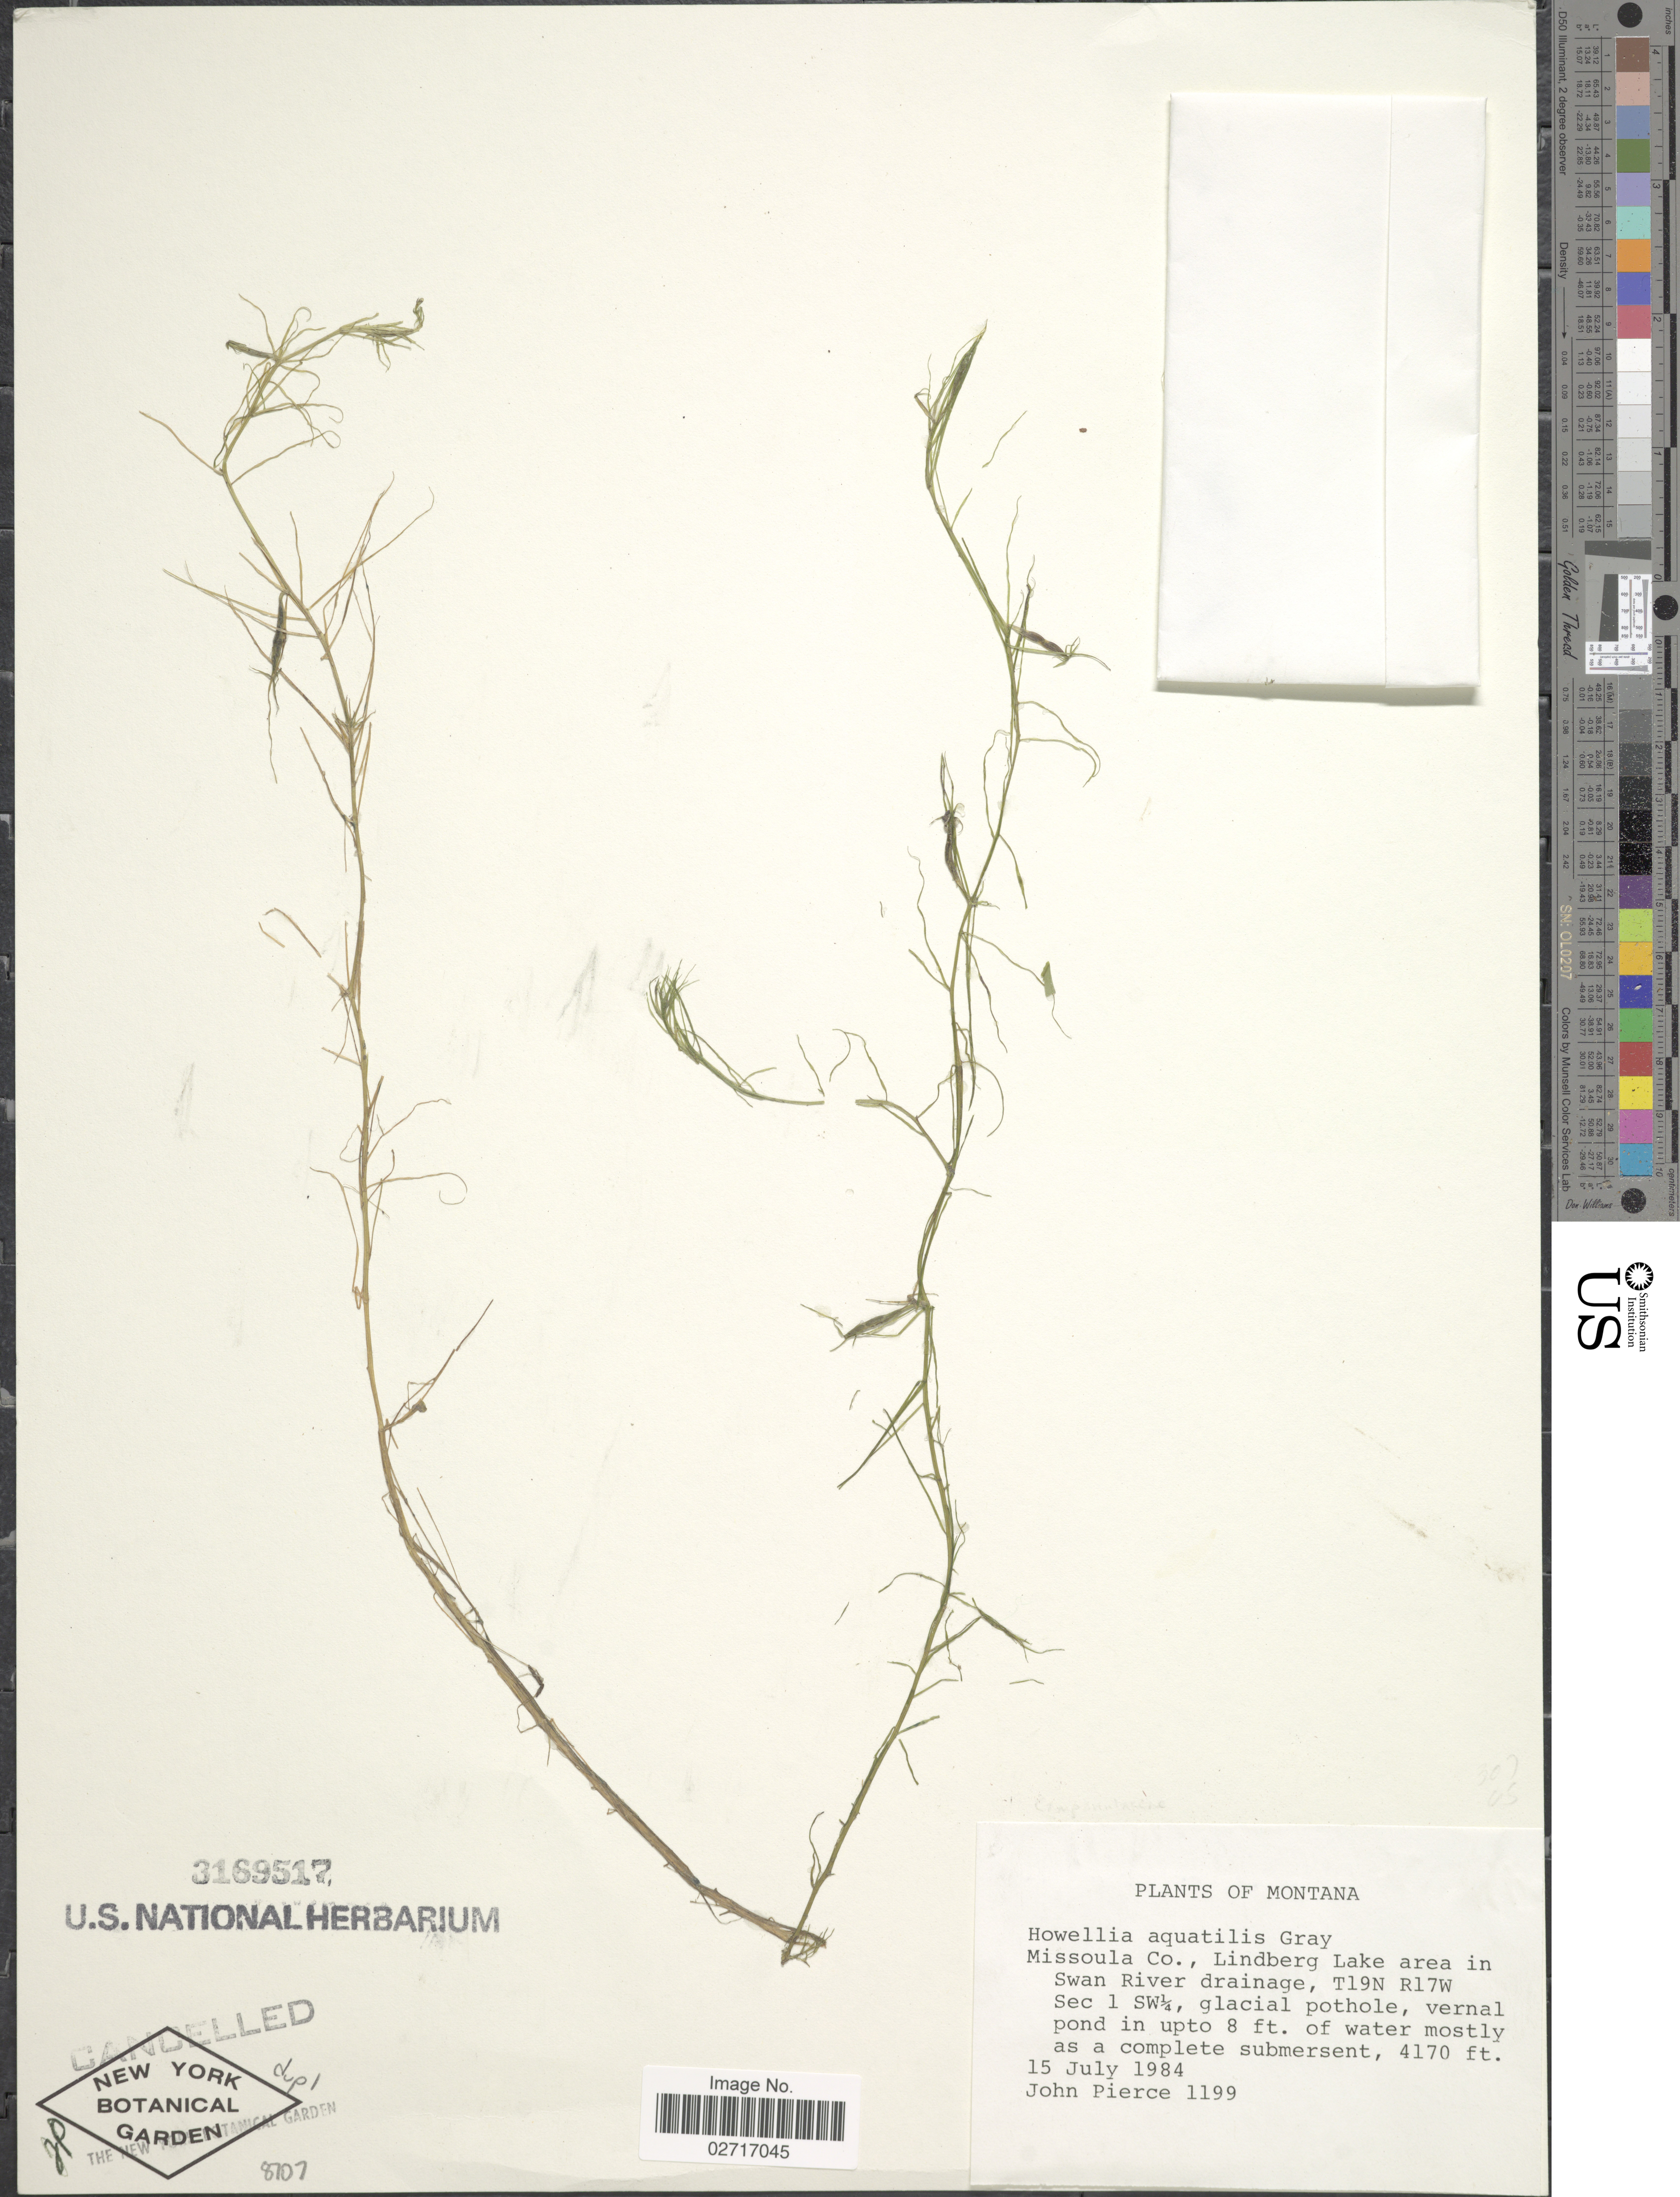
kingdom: Plantae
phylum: Tracheophyta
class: Magnoliopsida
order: Asterales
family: Campanulaceae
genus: Howellia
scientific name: Howellia aquatilis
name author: A. Gray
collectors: J. Pierce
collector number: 1199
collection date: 1984-07-15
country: United States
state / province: Montana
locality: Missoula Co., Lindberg Lake area in Swan River drainage, T19N R17W Sec 1 SW¼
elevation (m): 1271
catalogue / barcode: US 3189517